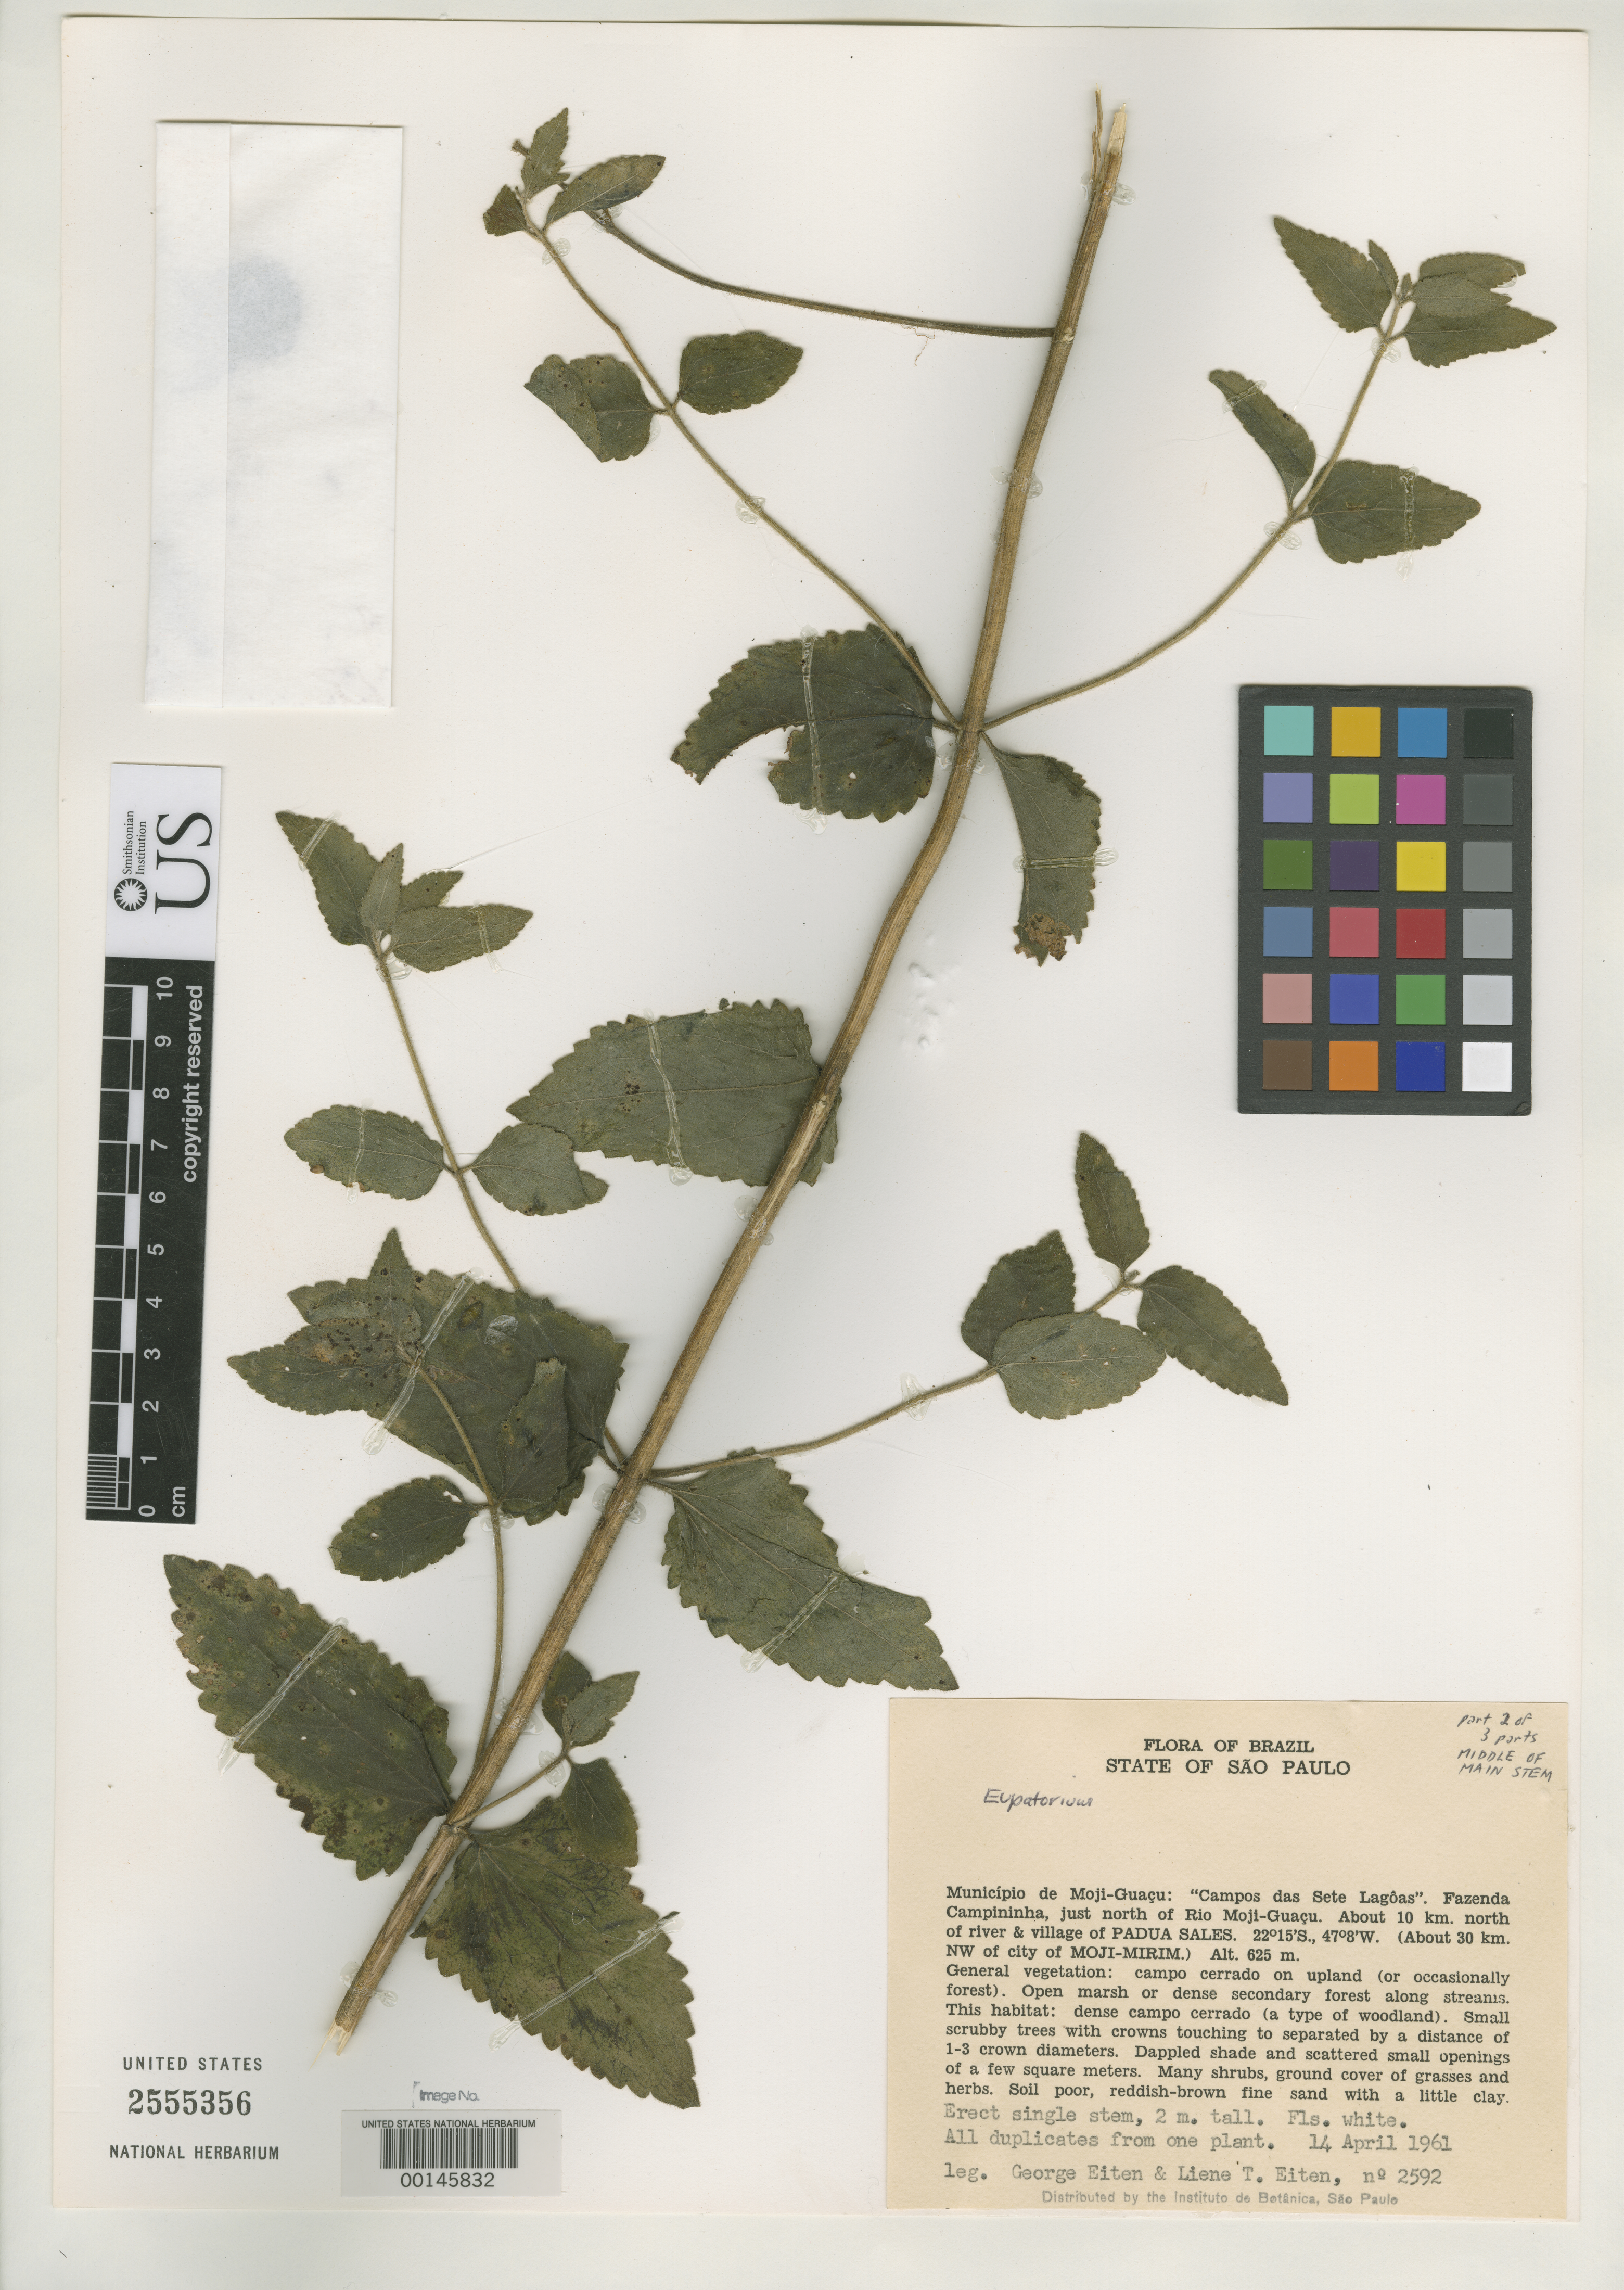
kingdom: Plantae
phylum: Tracheophyta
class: Magnoliopsida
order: Asterales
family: Asteraceae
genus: Campuloclinium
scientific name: Campuloclinium eiteniorum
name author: R.M. King & H. Rob.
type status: Isotype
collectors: G. Eiten & L. T. Eiten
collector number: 2592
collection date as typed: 14 Apr 1961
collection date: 1961-04-14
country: Brazil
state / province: São Paulo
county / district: Mogi-Guaçu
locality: Fazenda Campininha, north of Rio Moji-Guacu and Padua Sales.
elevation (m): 625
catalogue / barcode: US 2555356